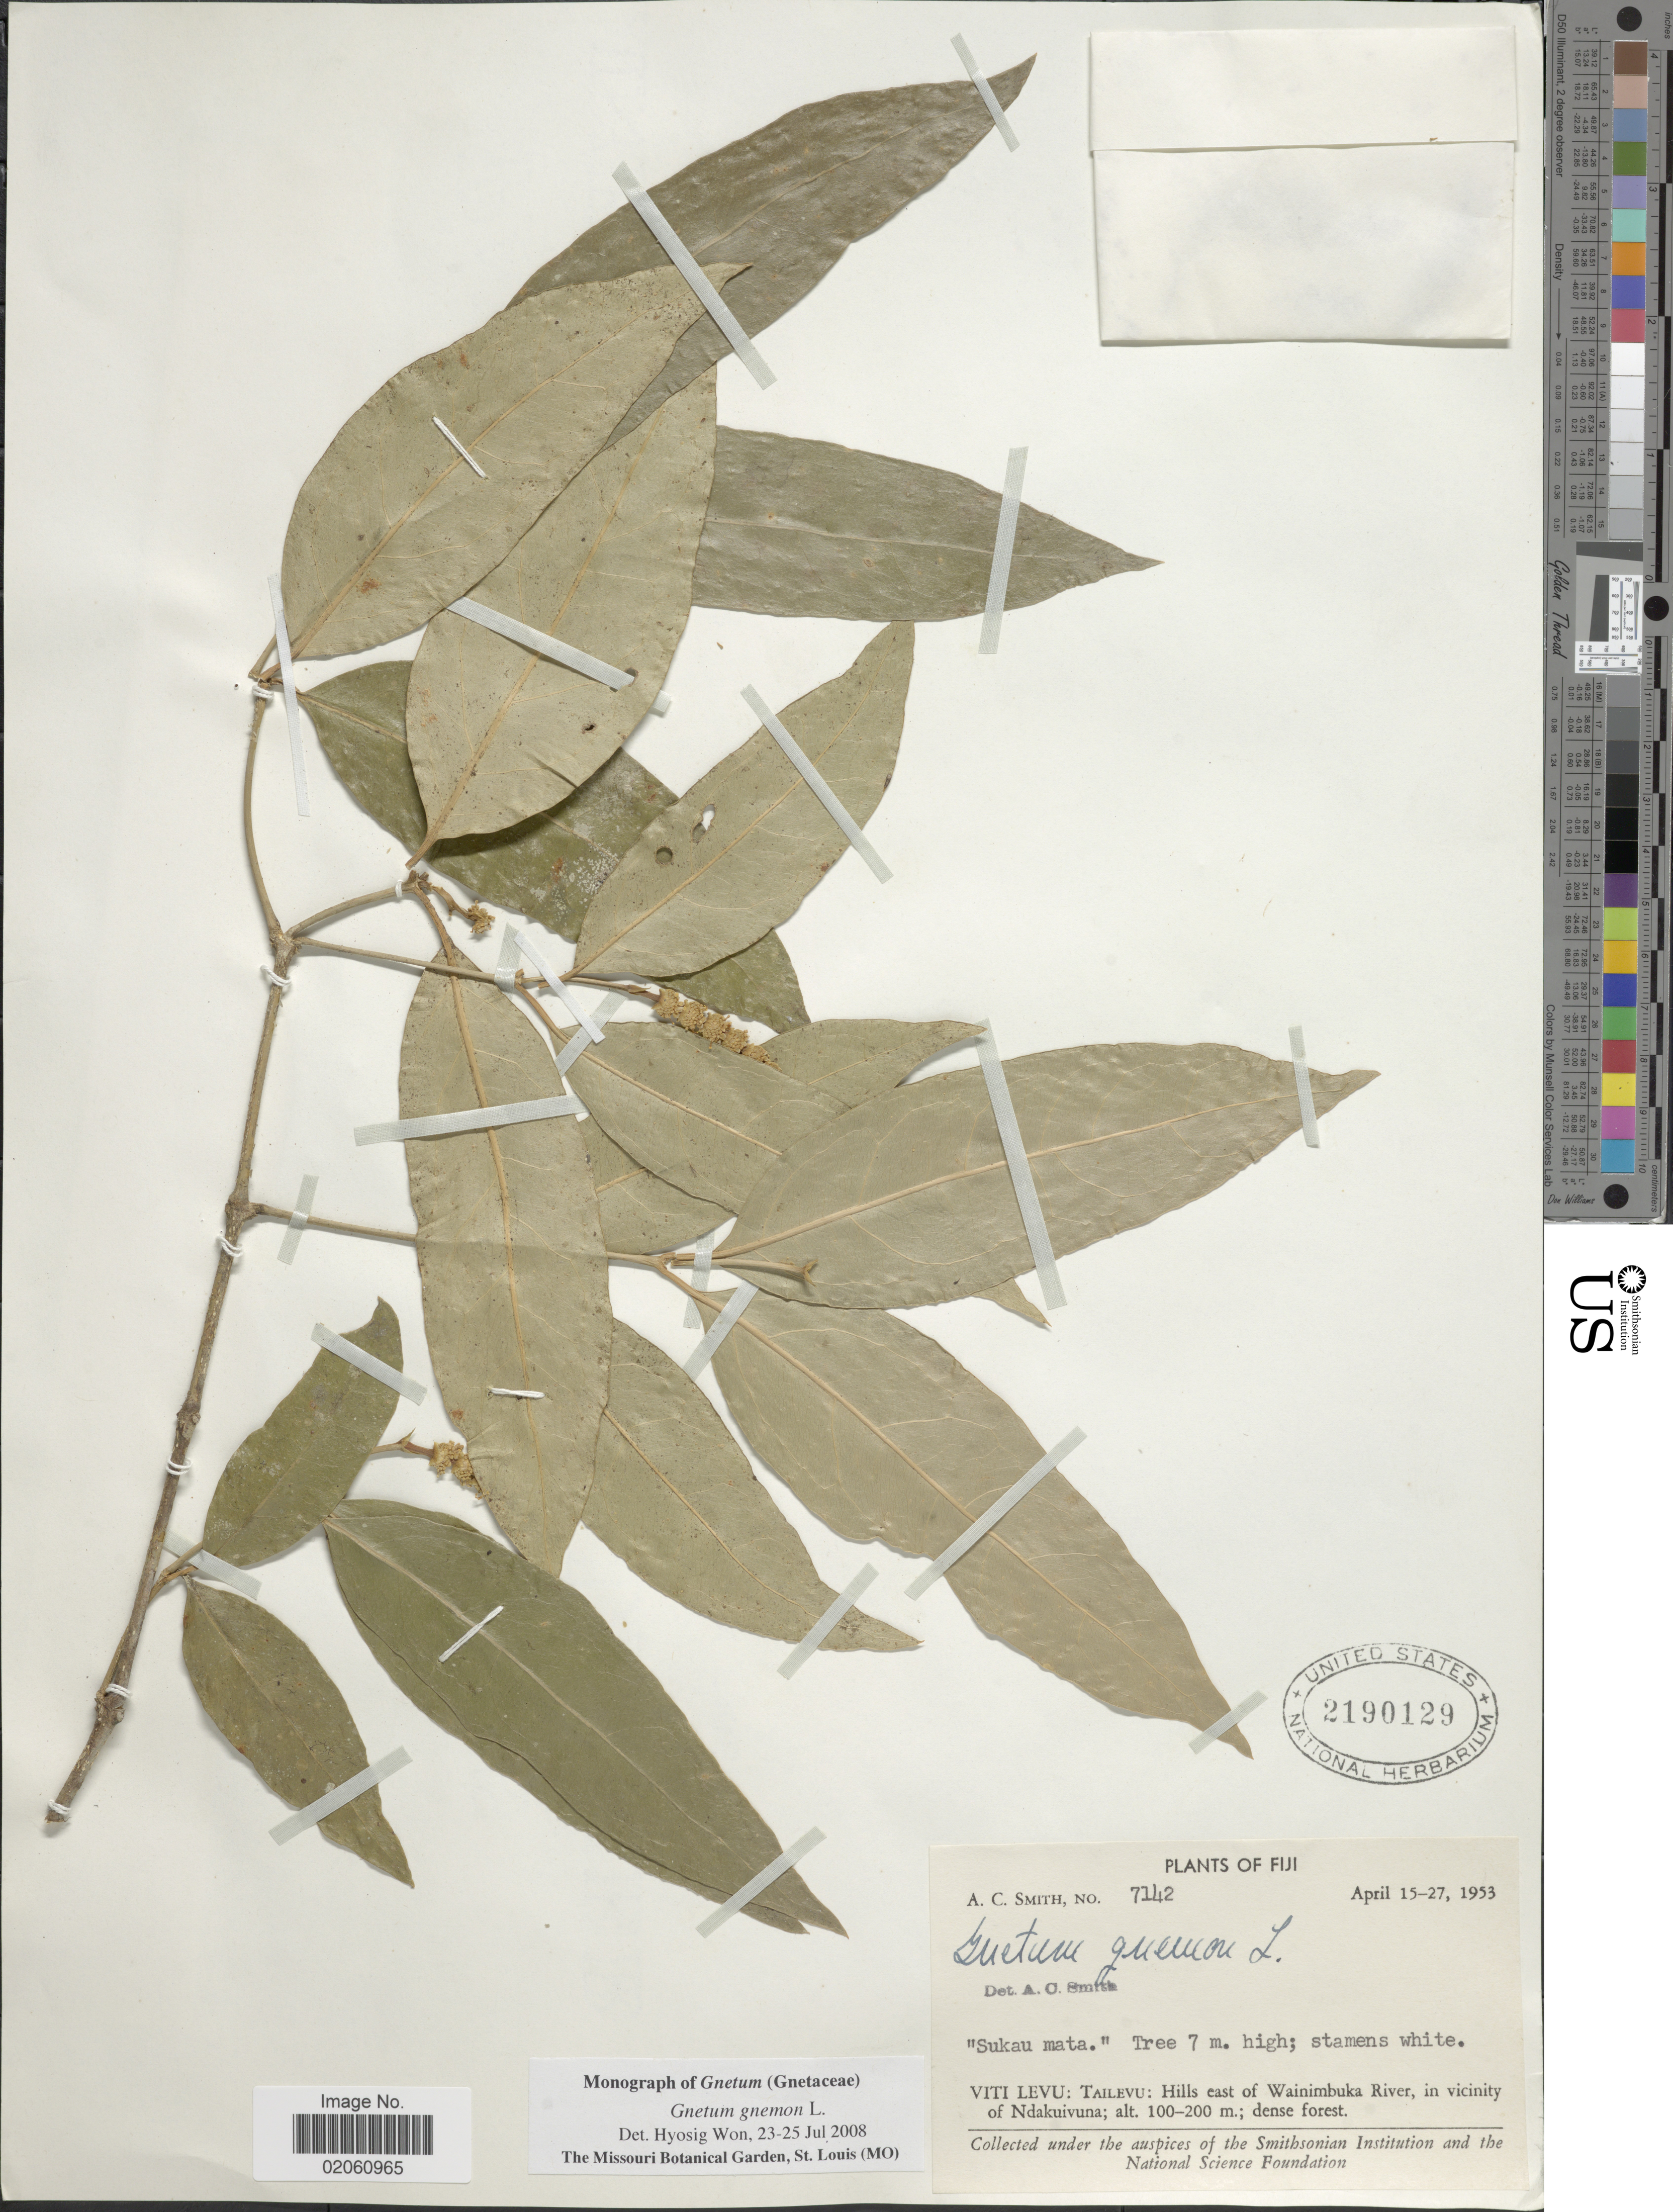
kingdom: Plantae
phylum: Tracheophyta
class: Gnetopsida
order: Gnetales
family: Gnetaceae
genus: Gnetum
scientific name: Gnetum gnemon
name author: L.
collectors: A. C. Smith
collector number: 7142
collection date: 1953-04-15/1953-04-27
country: Fiji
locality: Viti Levu: Tailevu: Hills east of Wainimbuka River, in vicinity of Ndakuivuna; dense forest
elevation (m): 100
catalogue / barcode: US 2190129